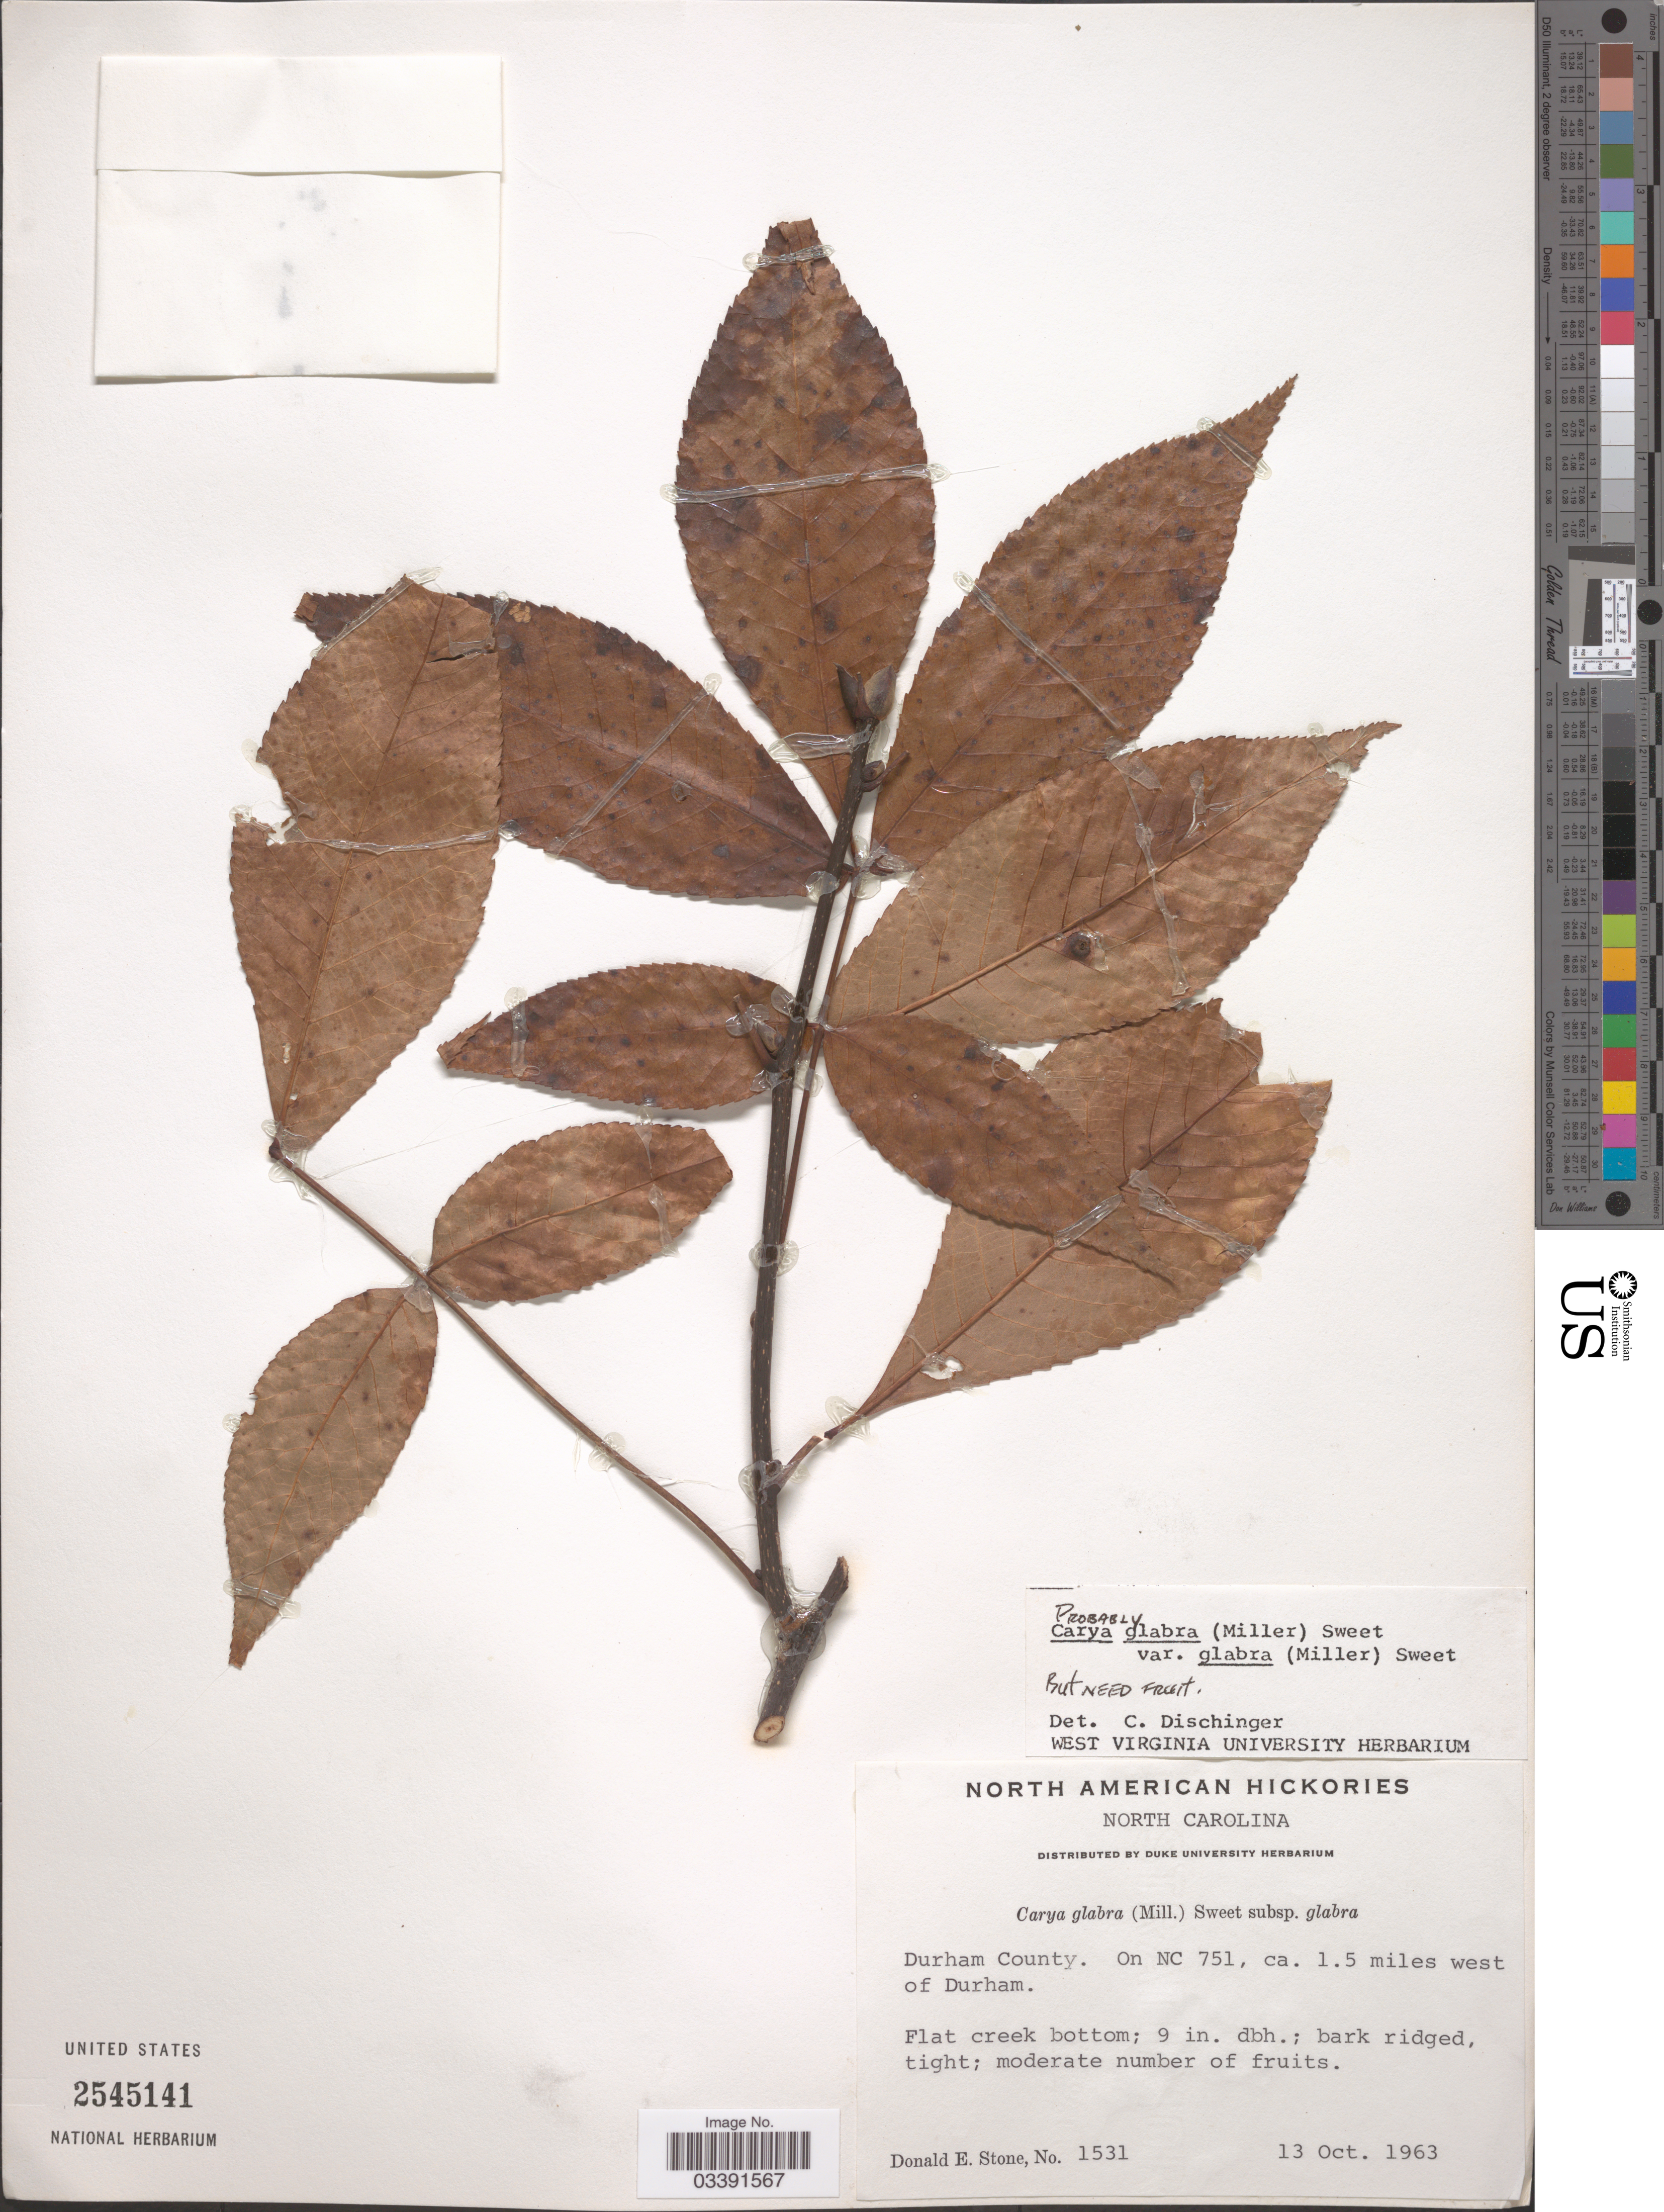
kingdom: Plantae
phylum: Tracheophyta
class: Magnoliopsida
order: Fagales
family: Juglandaceae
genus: Carya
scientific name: Carya glabra var. glabra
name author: (Mill.) Sweet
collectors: D. Stone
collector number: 1531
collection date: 1963-10-13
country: United States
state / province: North Carolina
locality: Durham County. On NC 751, ca. 1.5 miles west of Durham.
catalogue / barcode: US 2545141